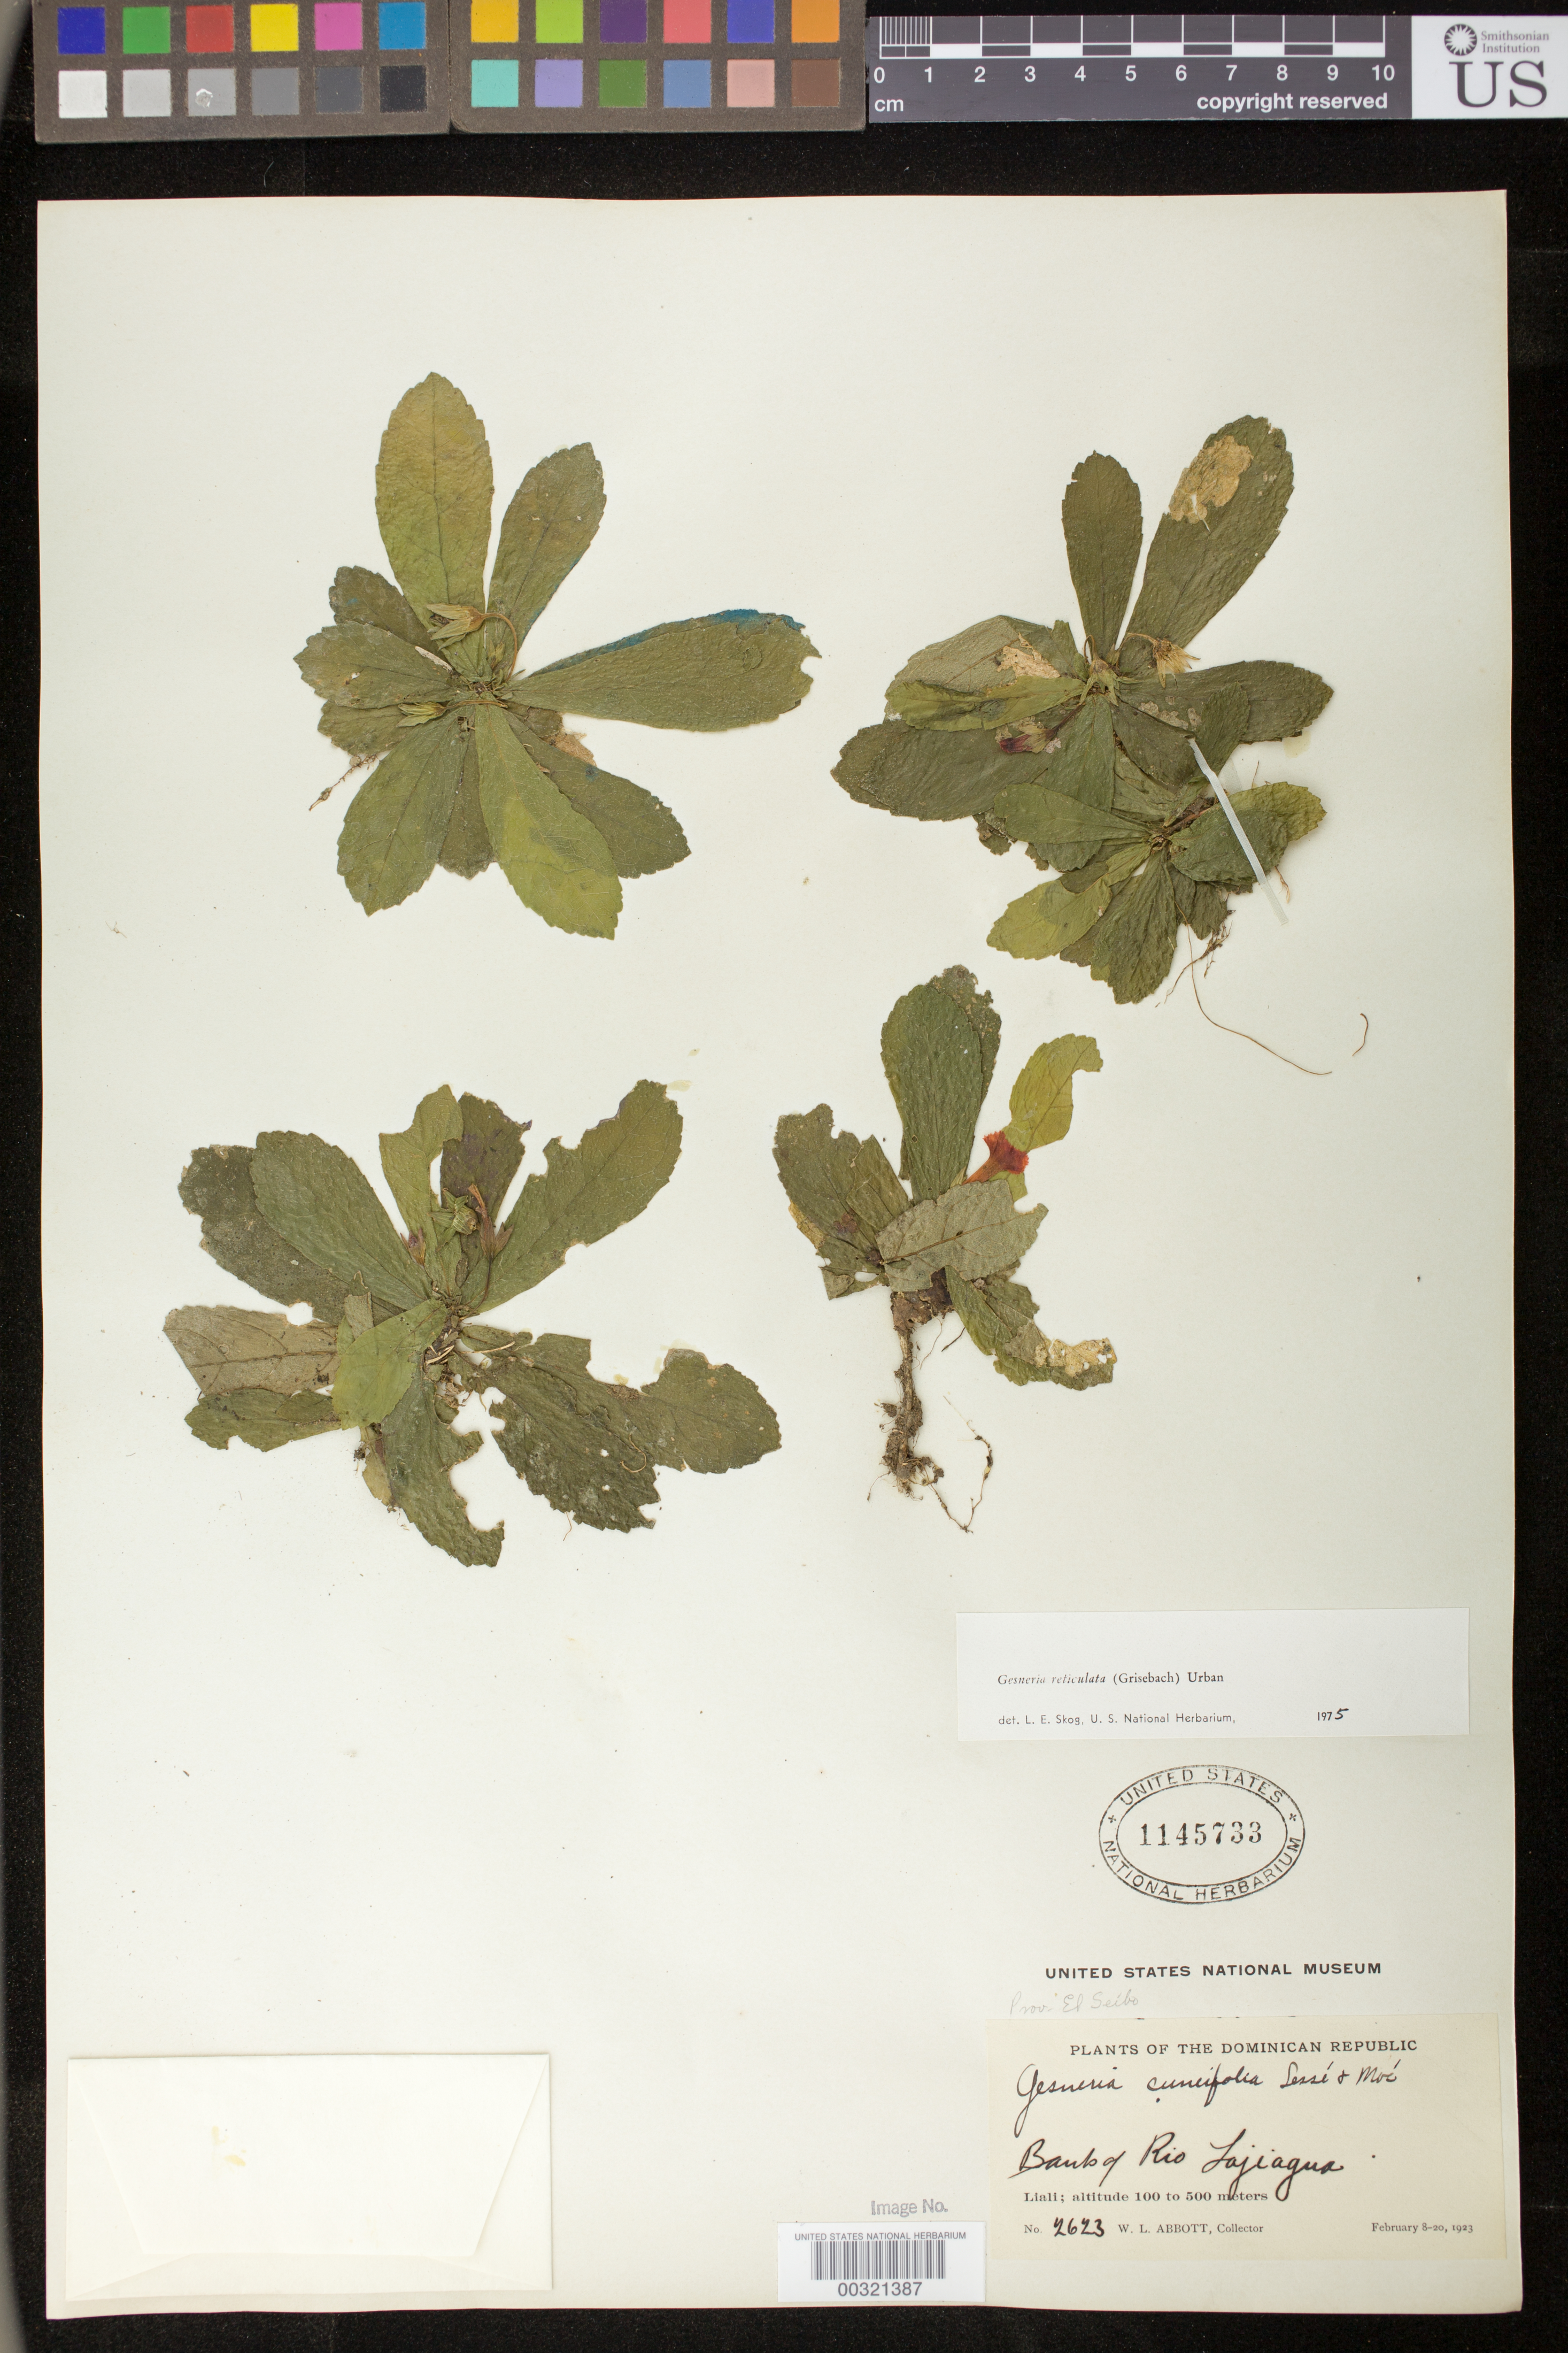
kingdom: Plantae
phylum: Tracheophyta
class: Magnoliopsida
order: Lamiales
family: Gesneriaceae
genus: Gesneria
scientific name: Gesneria reticulata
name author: (Griseb.) Urb.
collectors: W. L. Abbott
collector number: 2623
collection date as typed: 8-20 Feb 1923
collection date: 1923-02-08/1923-02-20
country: Dominican Republic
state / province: El Seibo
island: Hispaniola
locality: Liali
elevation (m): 100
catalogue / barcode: US 1145733